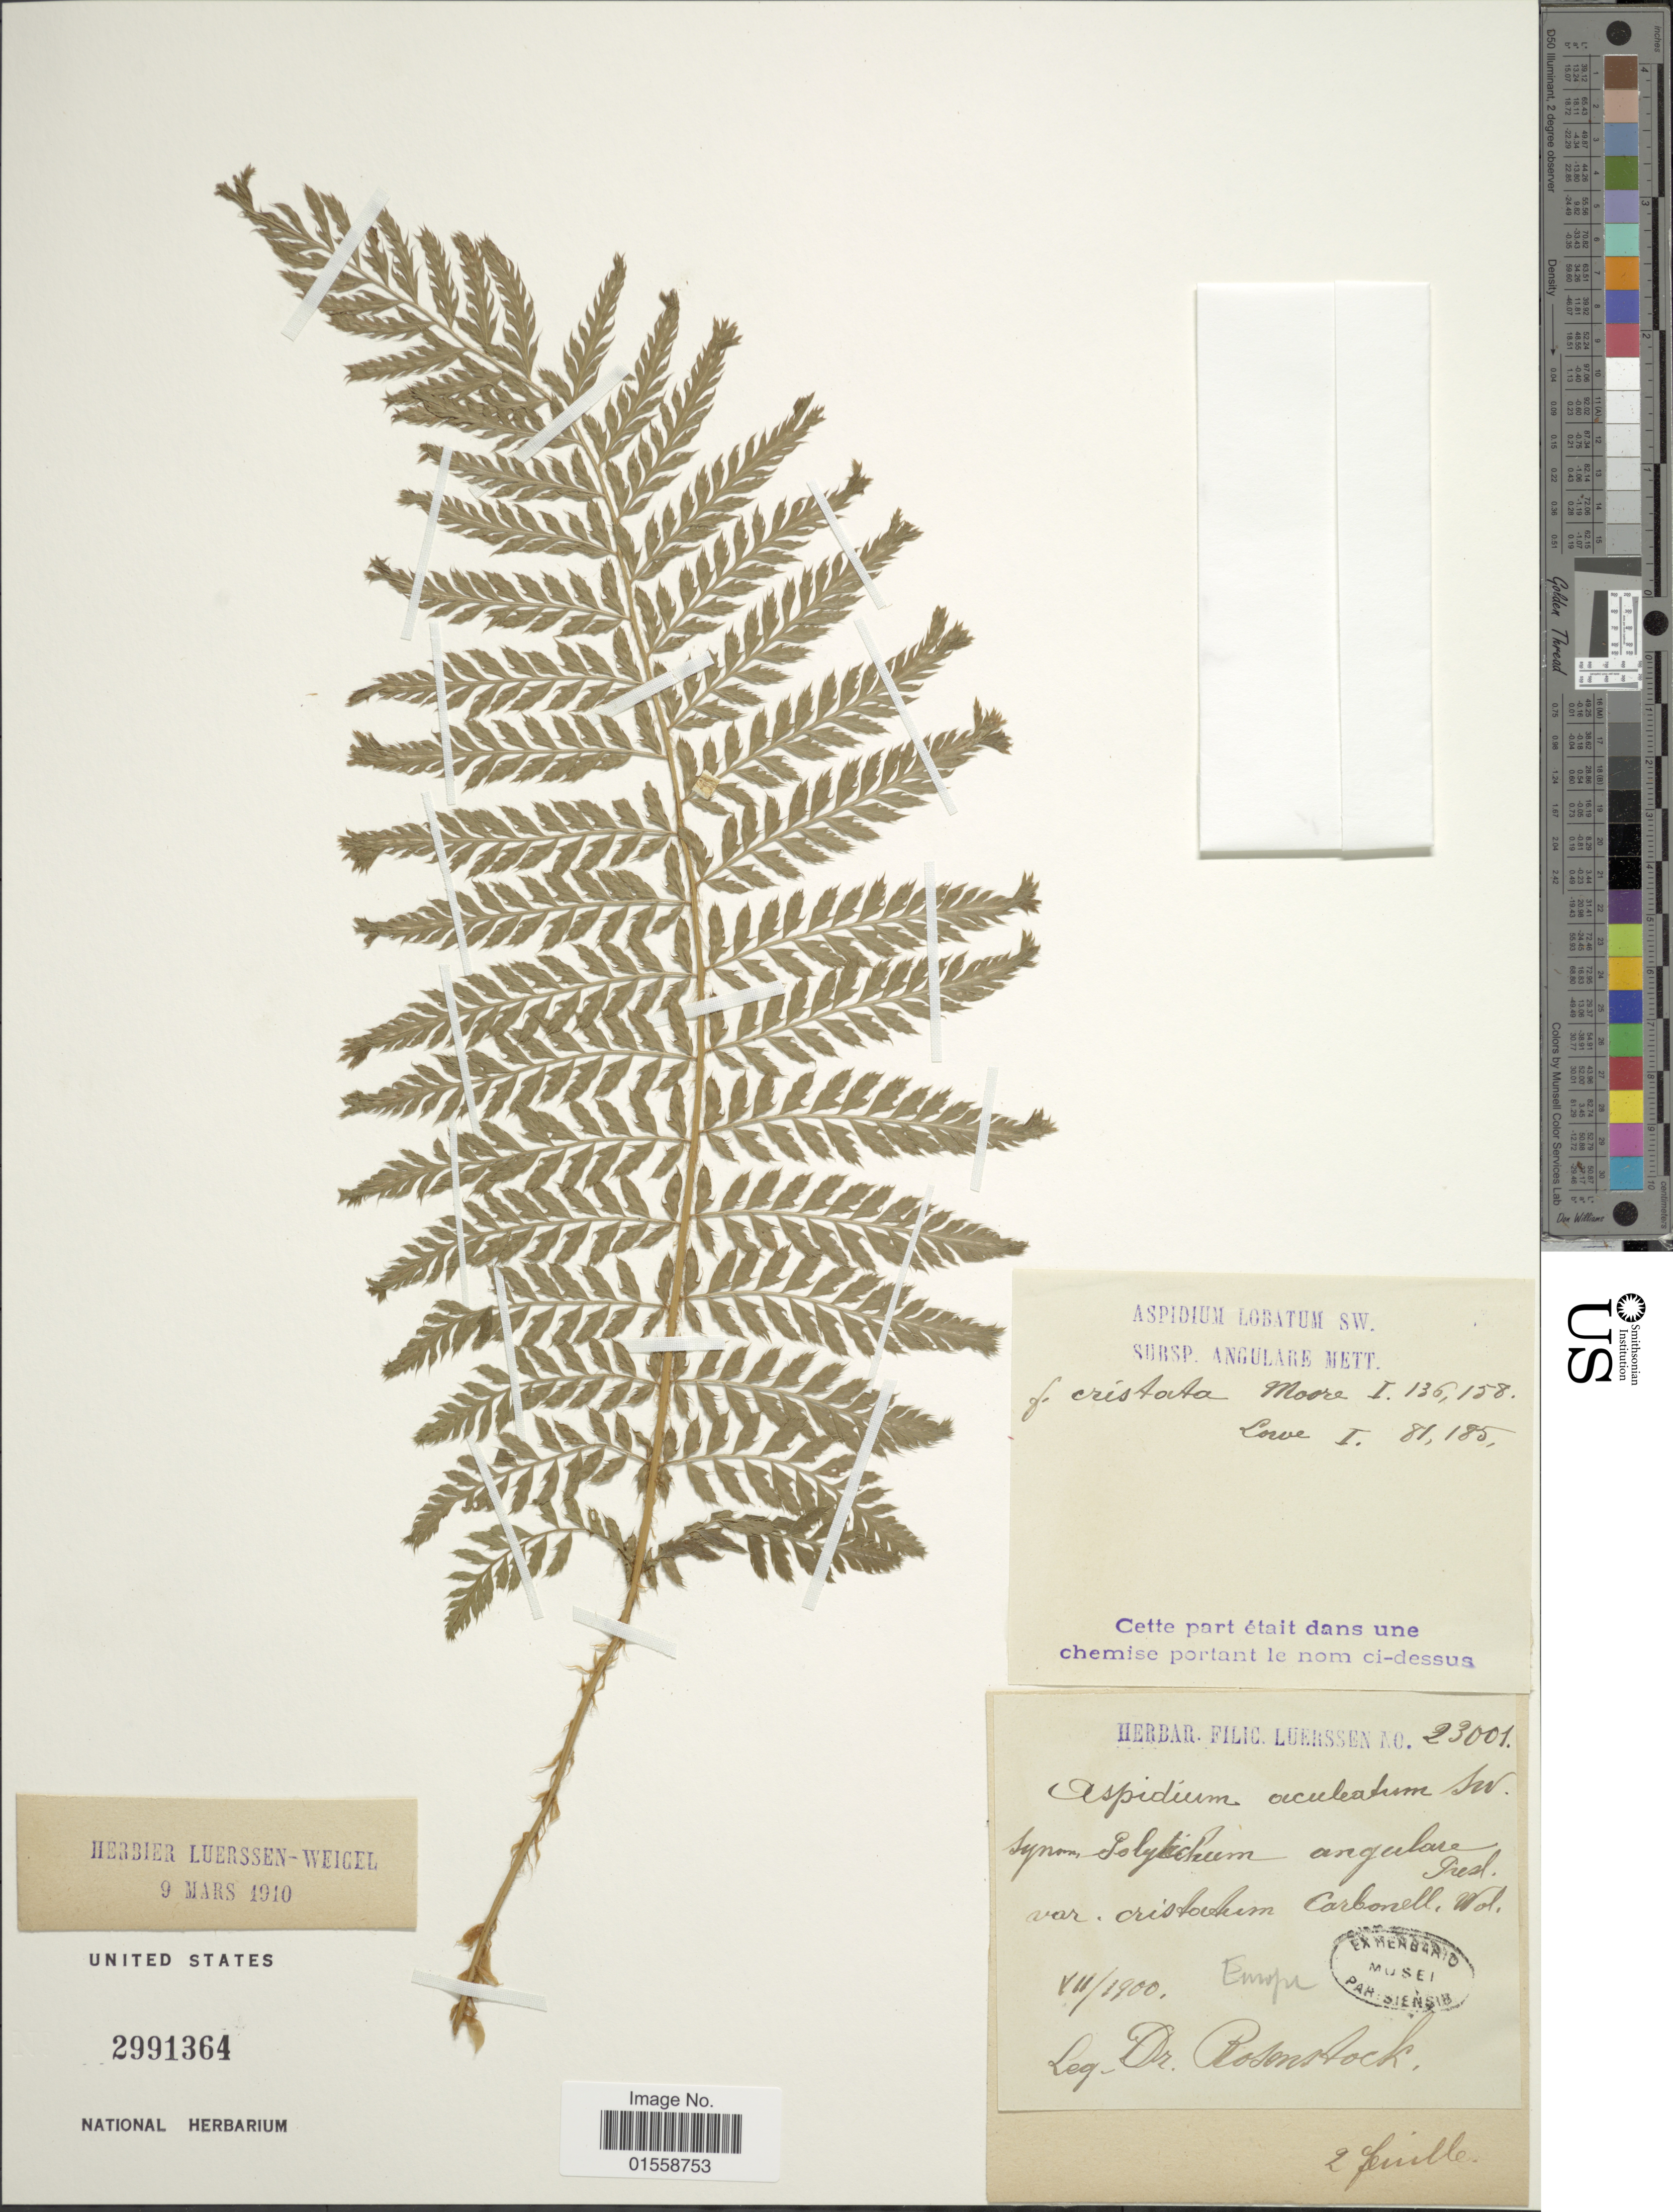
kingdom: Plantae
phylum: Tracheophyta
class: Polypodiopsida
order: Polypodiales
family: Dryopteridaceae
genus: Polystichum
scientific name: Polystichum setiferum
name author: (Forssk.) Moore ex Woynar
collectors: -- Rosenstock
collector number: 23001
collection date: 1900-07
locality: Europe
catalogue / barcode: US 2991364